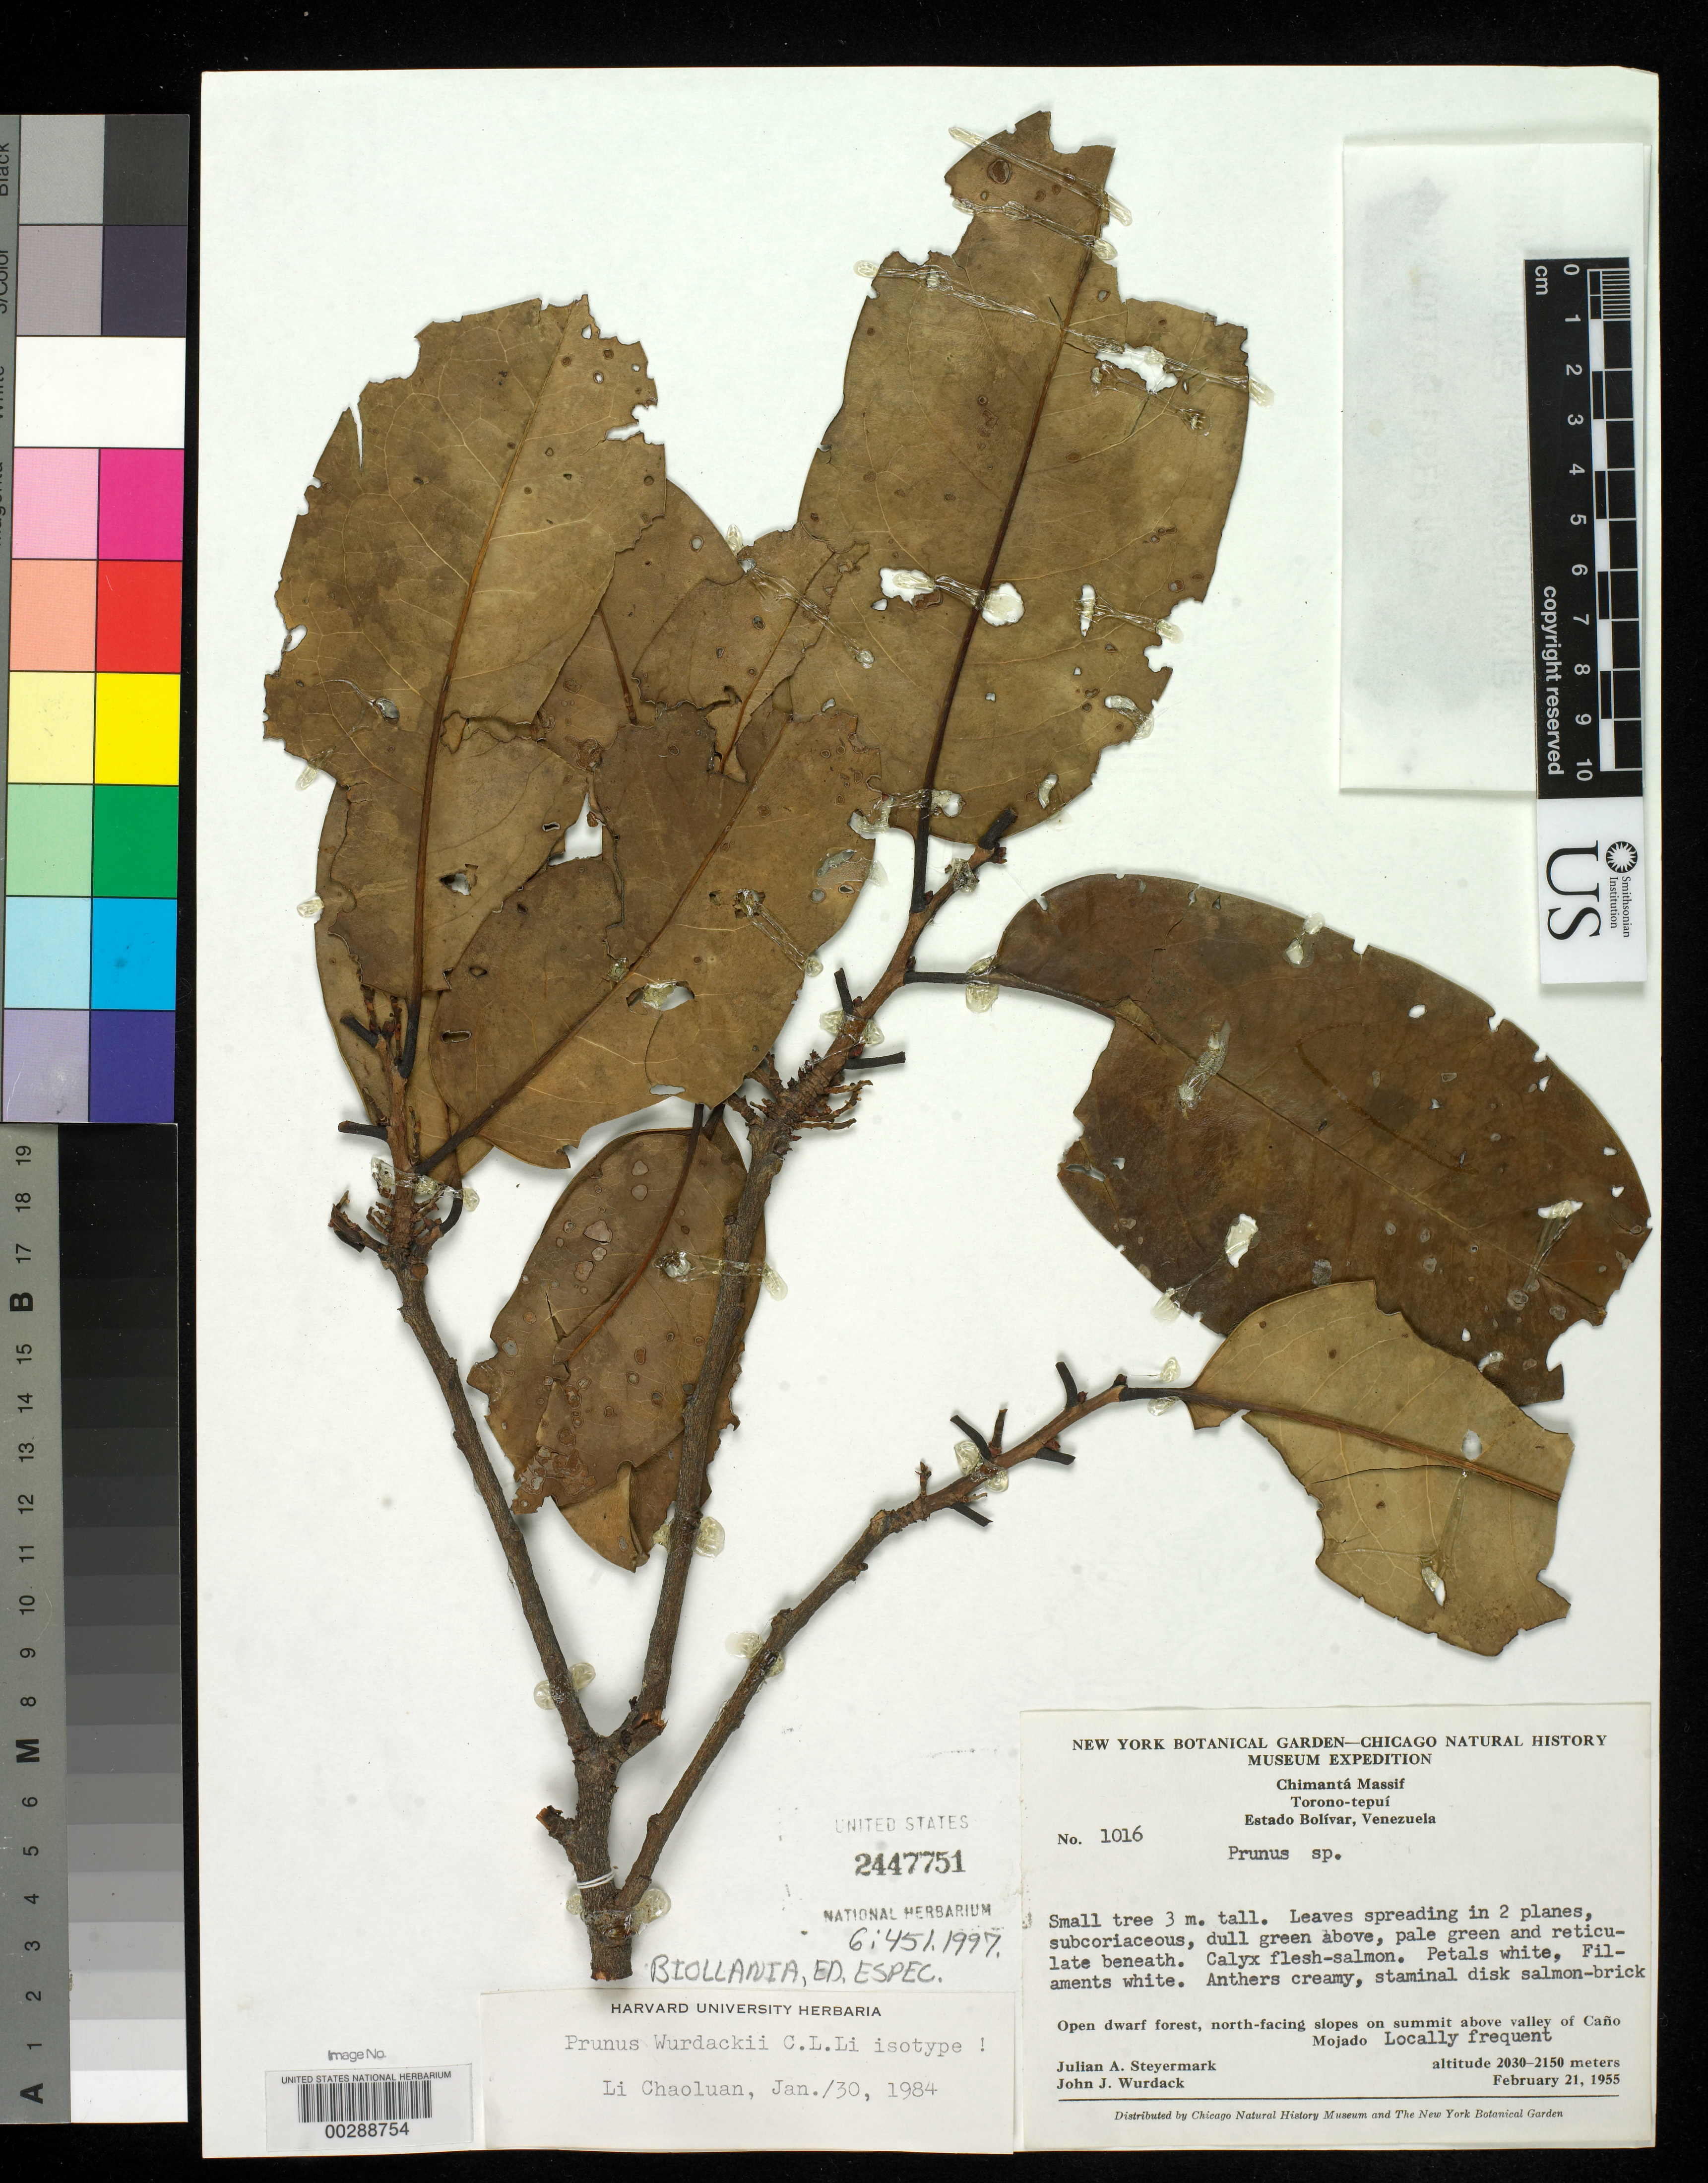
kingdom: Plantae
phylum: Tracheophyta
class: Magnoliopsida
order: Rosales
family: Rosaceae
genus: Prunus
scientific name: Prunus wurdackii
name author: C.L. Li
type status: Isotype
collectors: J. Steyermark & J. J. Wurdack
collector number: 1016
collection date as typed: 21 Feb 1955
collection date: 1955-02-21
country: Venezuela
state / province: Bolivar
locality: Chimanta Massif, Torono-Tepui, open dwarf forest, N-facing slopes on summit above valley of Cano Mojado.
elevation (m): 2030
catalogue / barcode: US 2447751